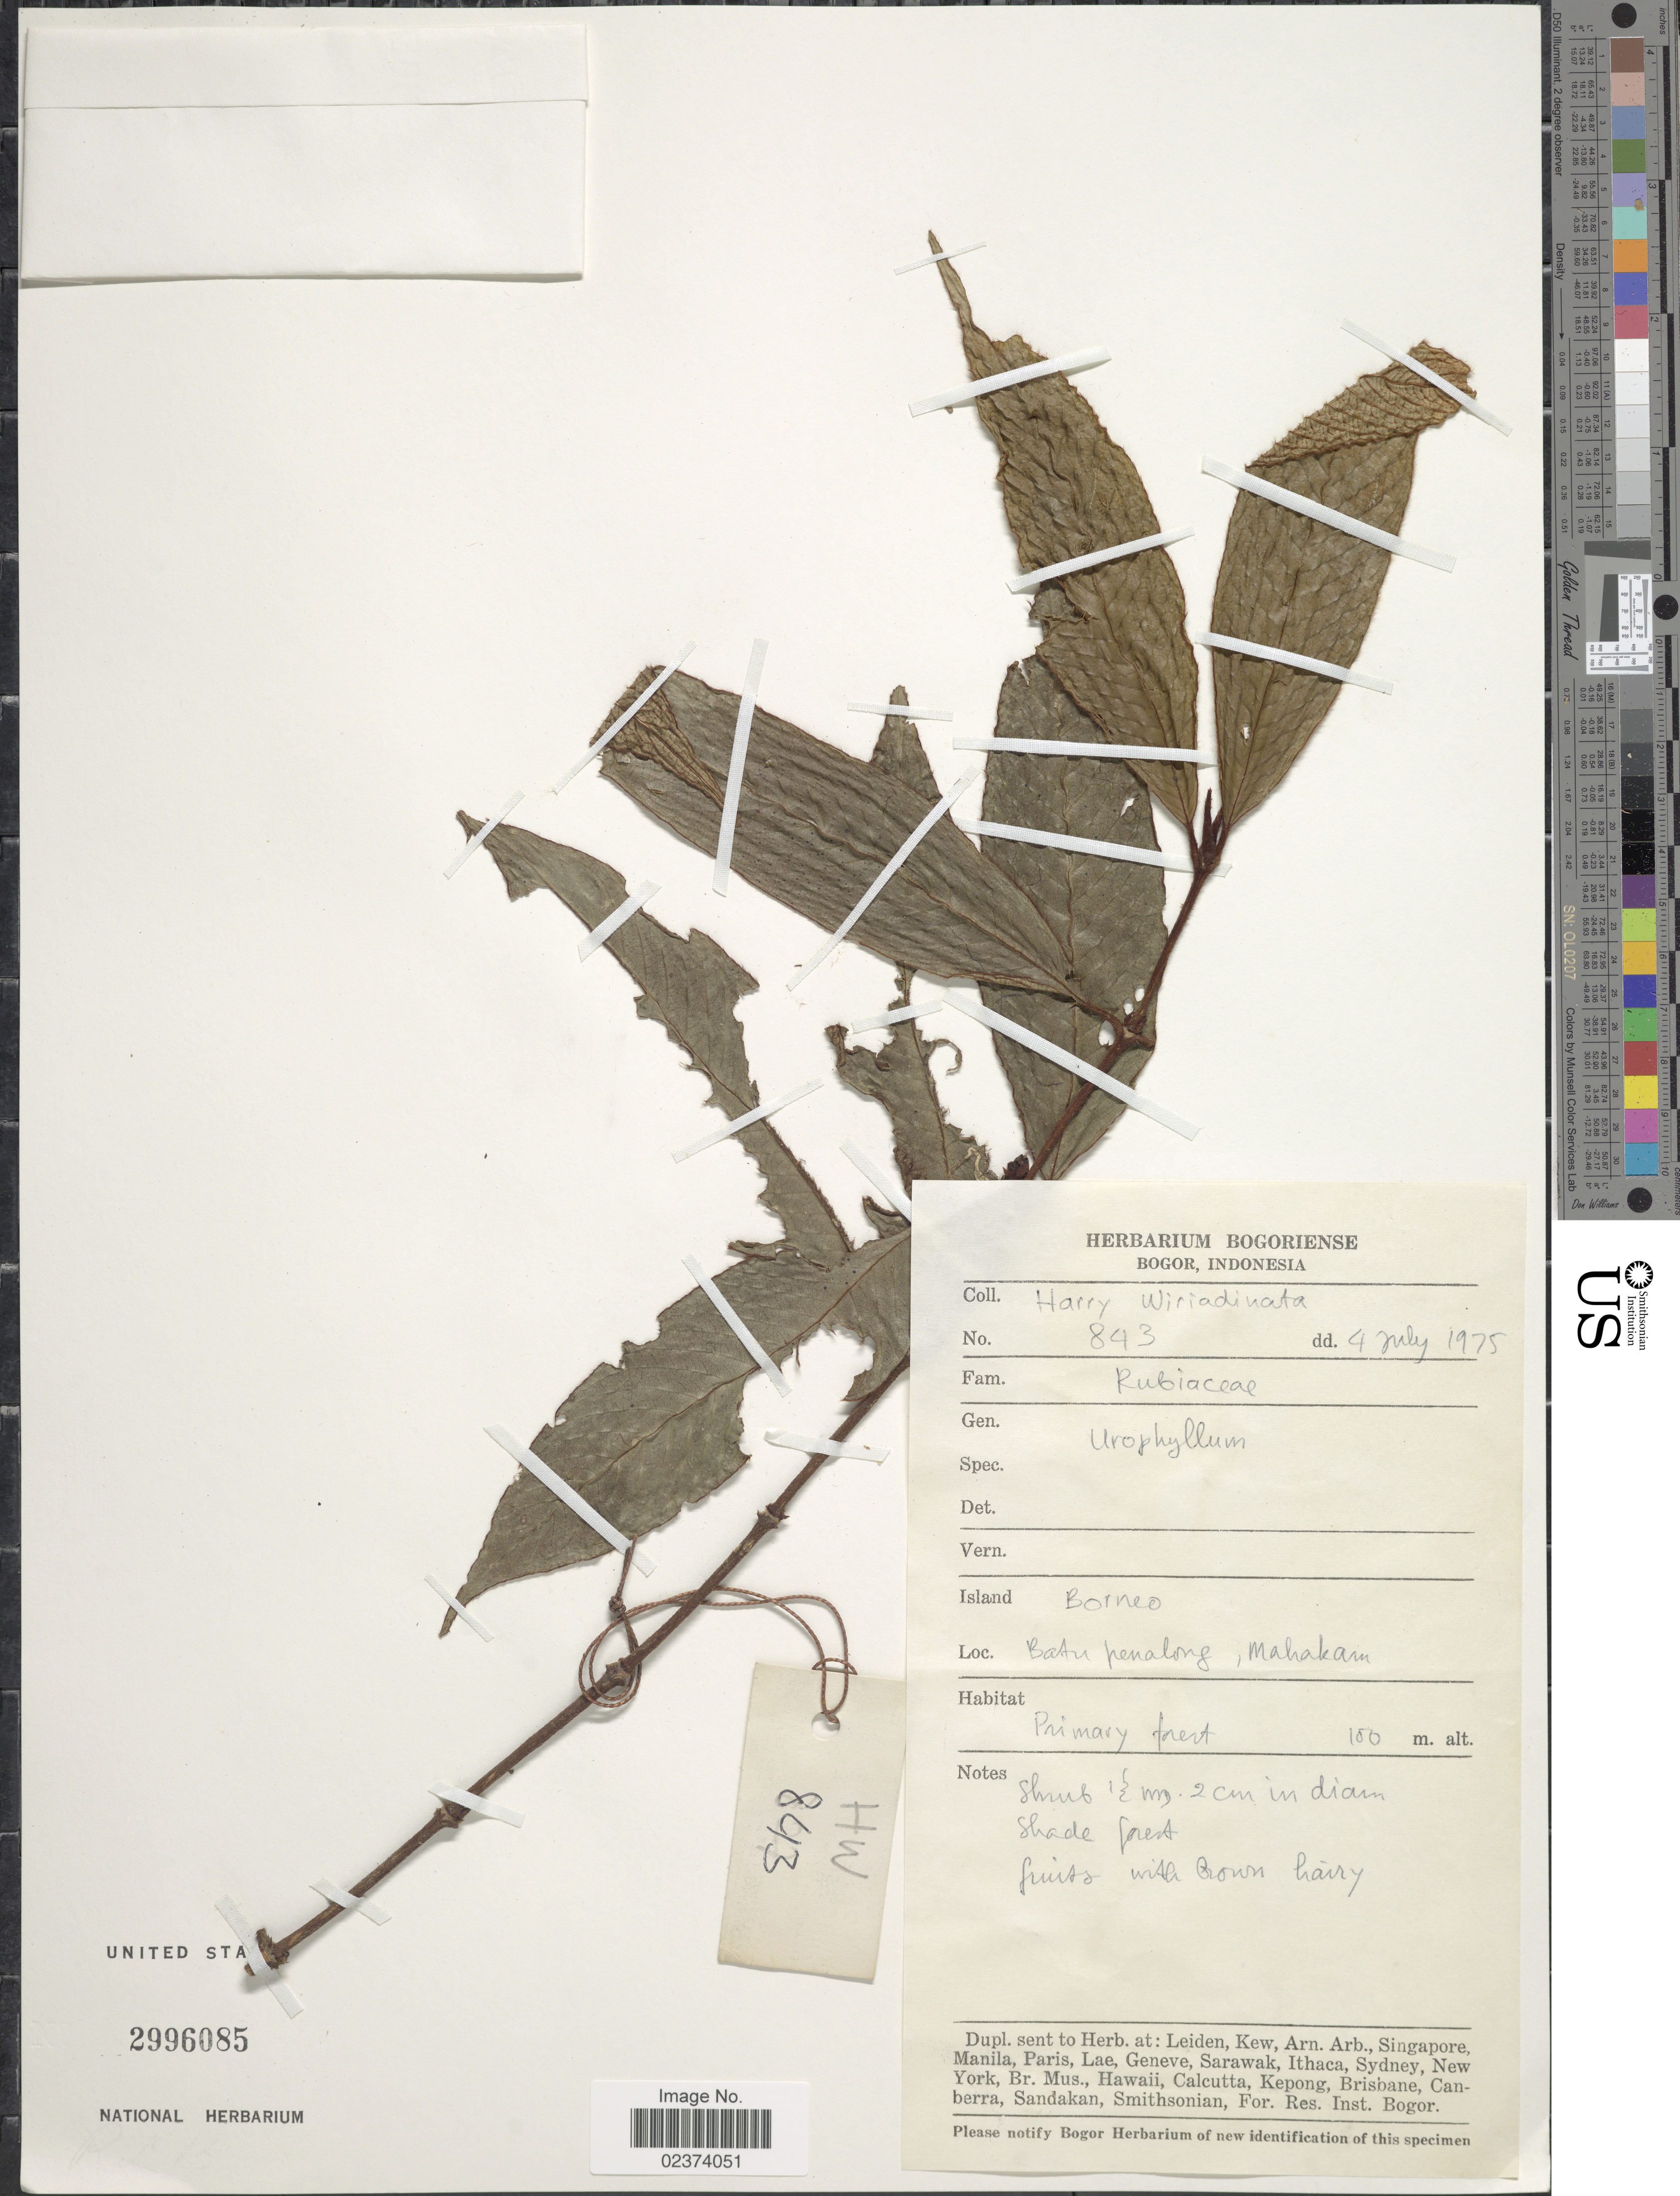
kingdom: Plantae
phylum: Tracheophyta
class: Magnoliopsida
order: Gentianales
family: Rubiaceae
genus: Urophyllum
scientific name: Urophyllum sp.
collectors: H. Wiriadinata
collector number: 843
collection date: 1975-07-04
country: Indonesia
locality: Island Borneo, Batu Penalong, Mahakam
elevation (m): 180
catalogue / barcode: US 2996085